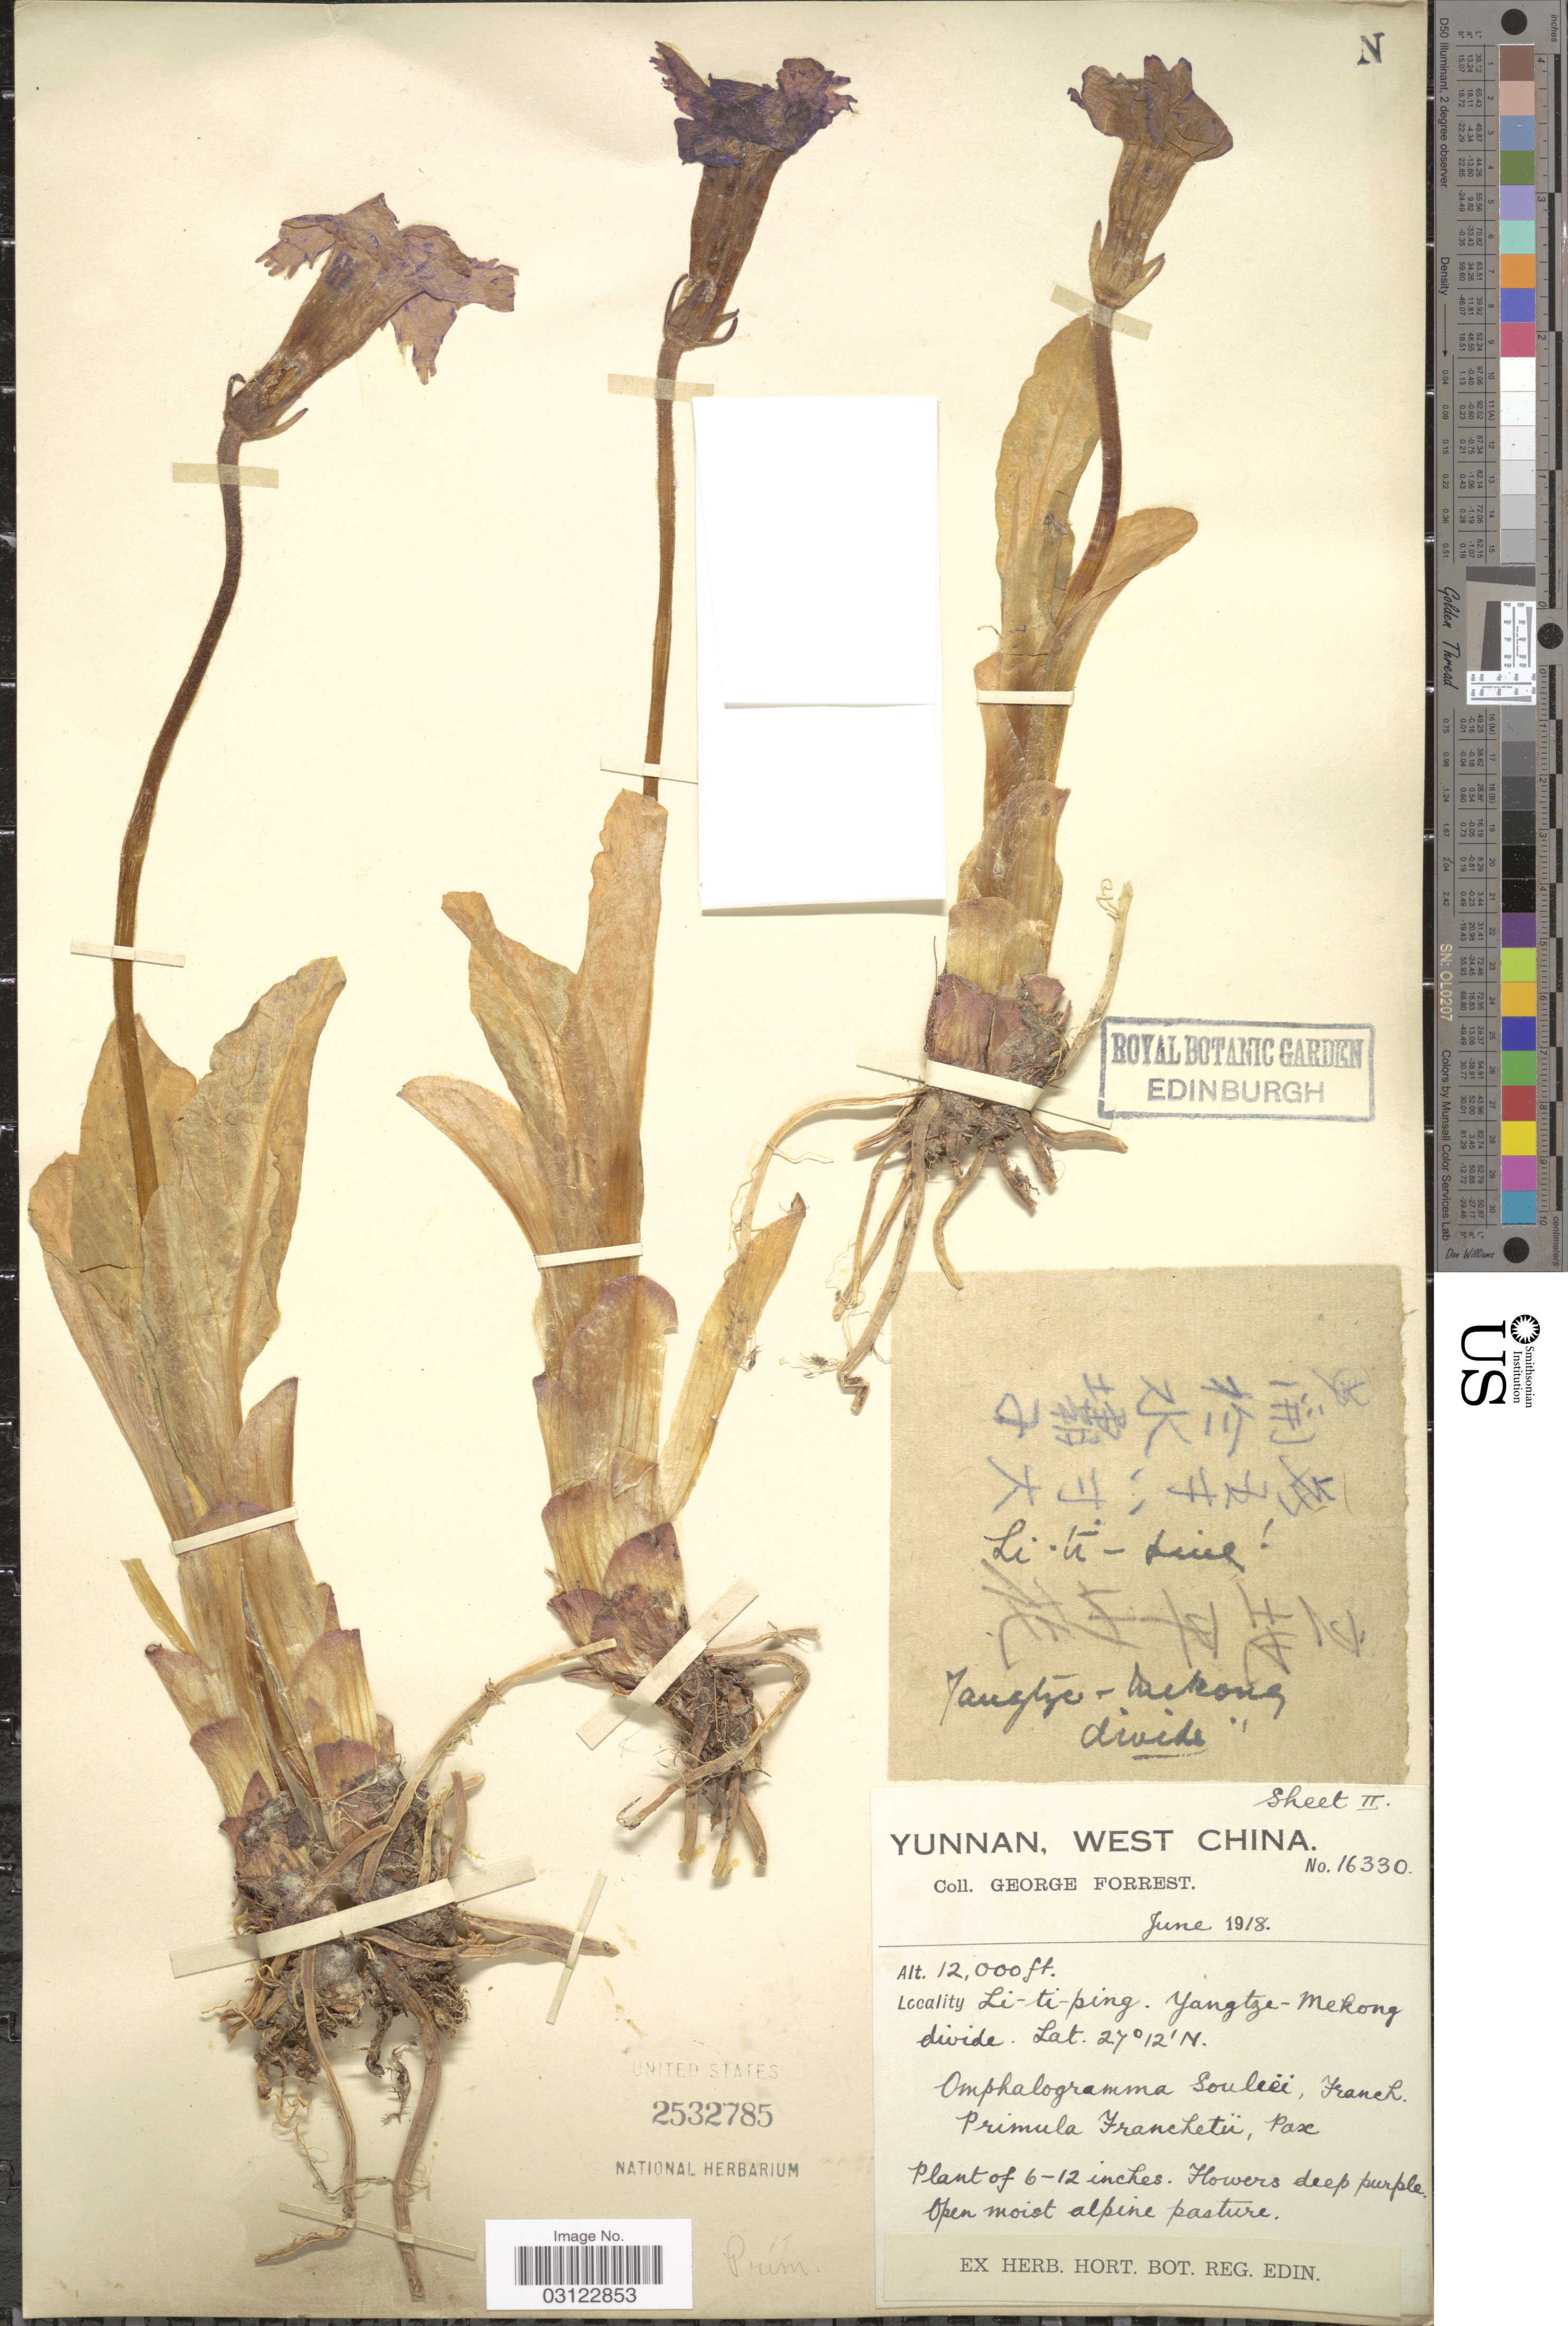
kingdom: Plantae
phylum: Tracheophyta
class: Magnoliopsida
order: Ericales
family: Primulaceae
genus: Omphalogramma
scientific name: Omphalogramma souliei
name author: Franch.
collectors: G. Forrest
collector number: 16330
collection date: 1918-06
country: China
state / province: Yunnan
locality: Li-ti-ping. Yangtze-Mekong divide.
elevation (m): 3658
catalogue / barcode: US 2532785